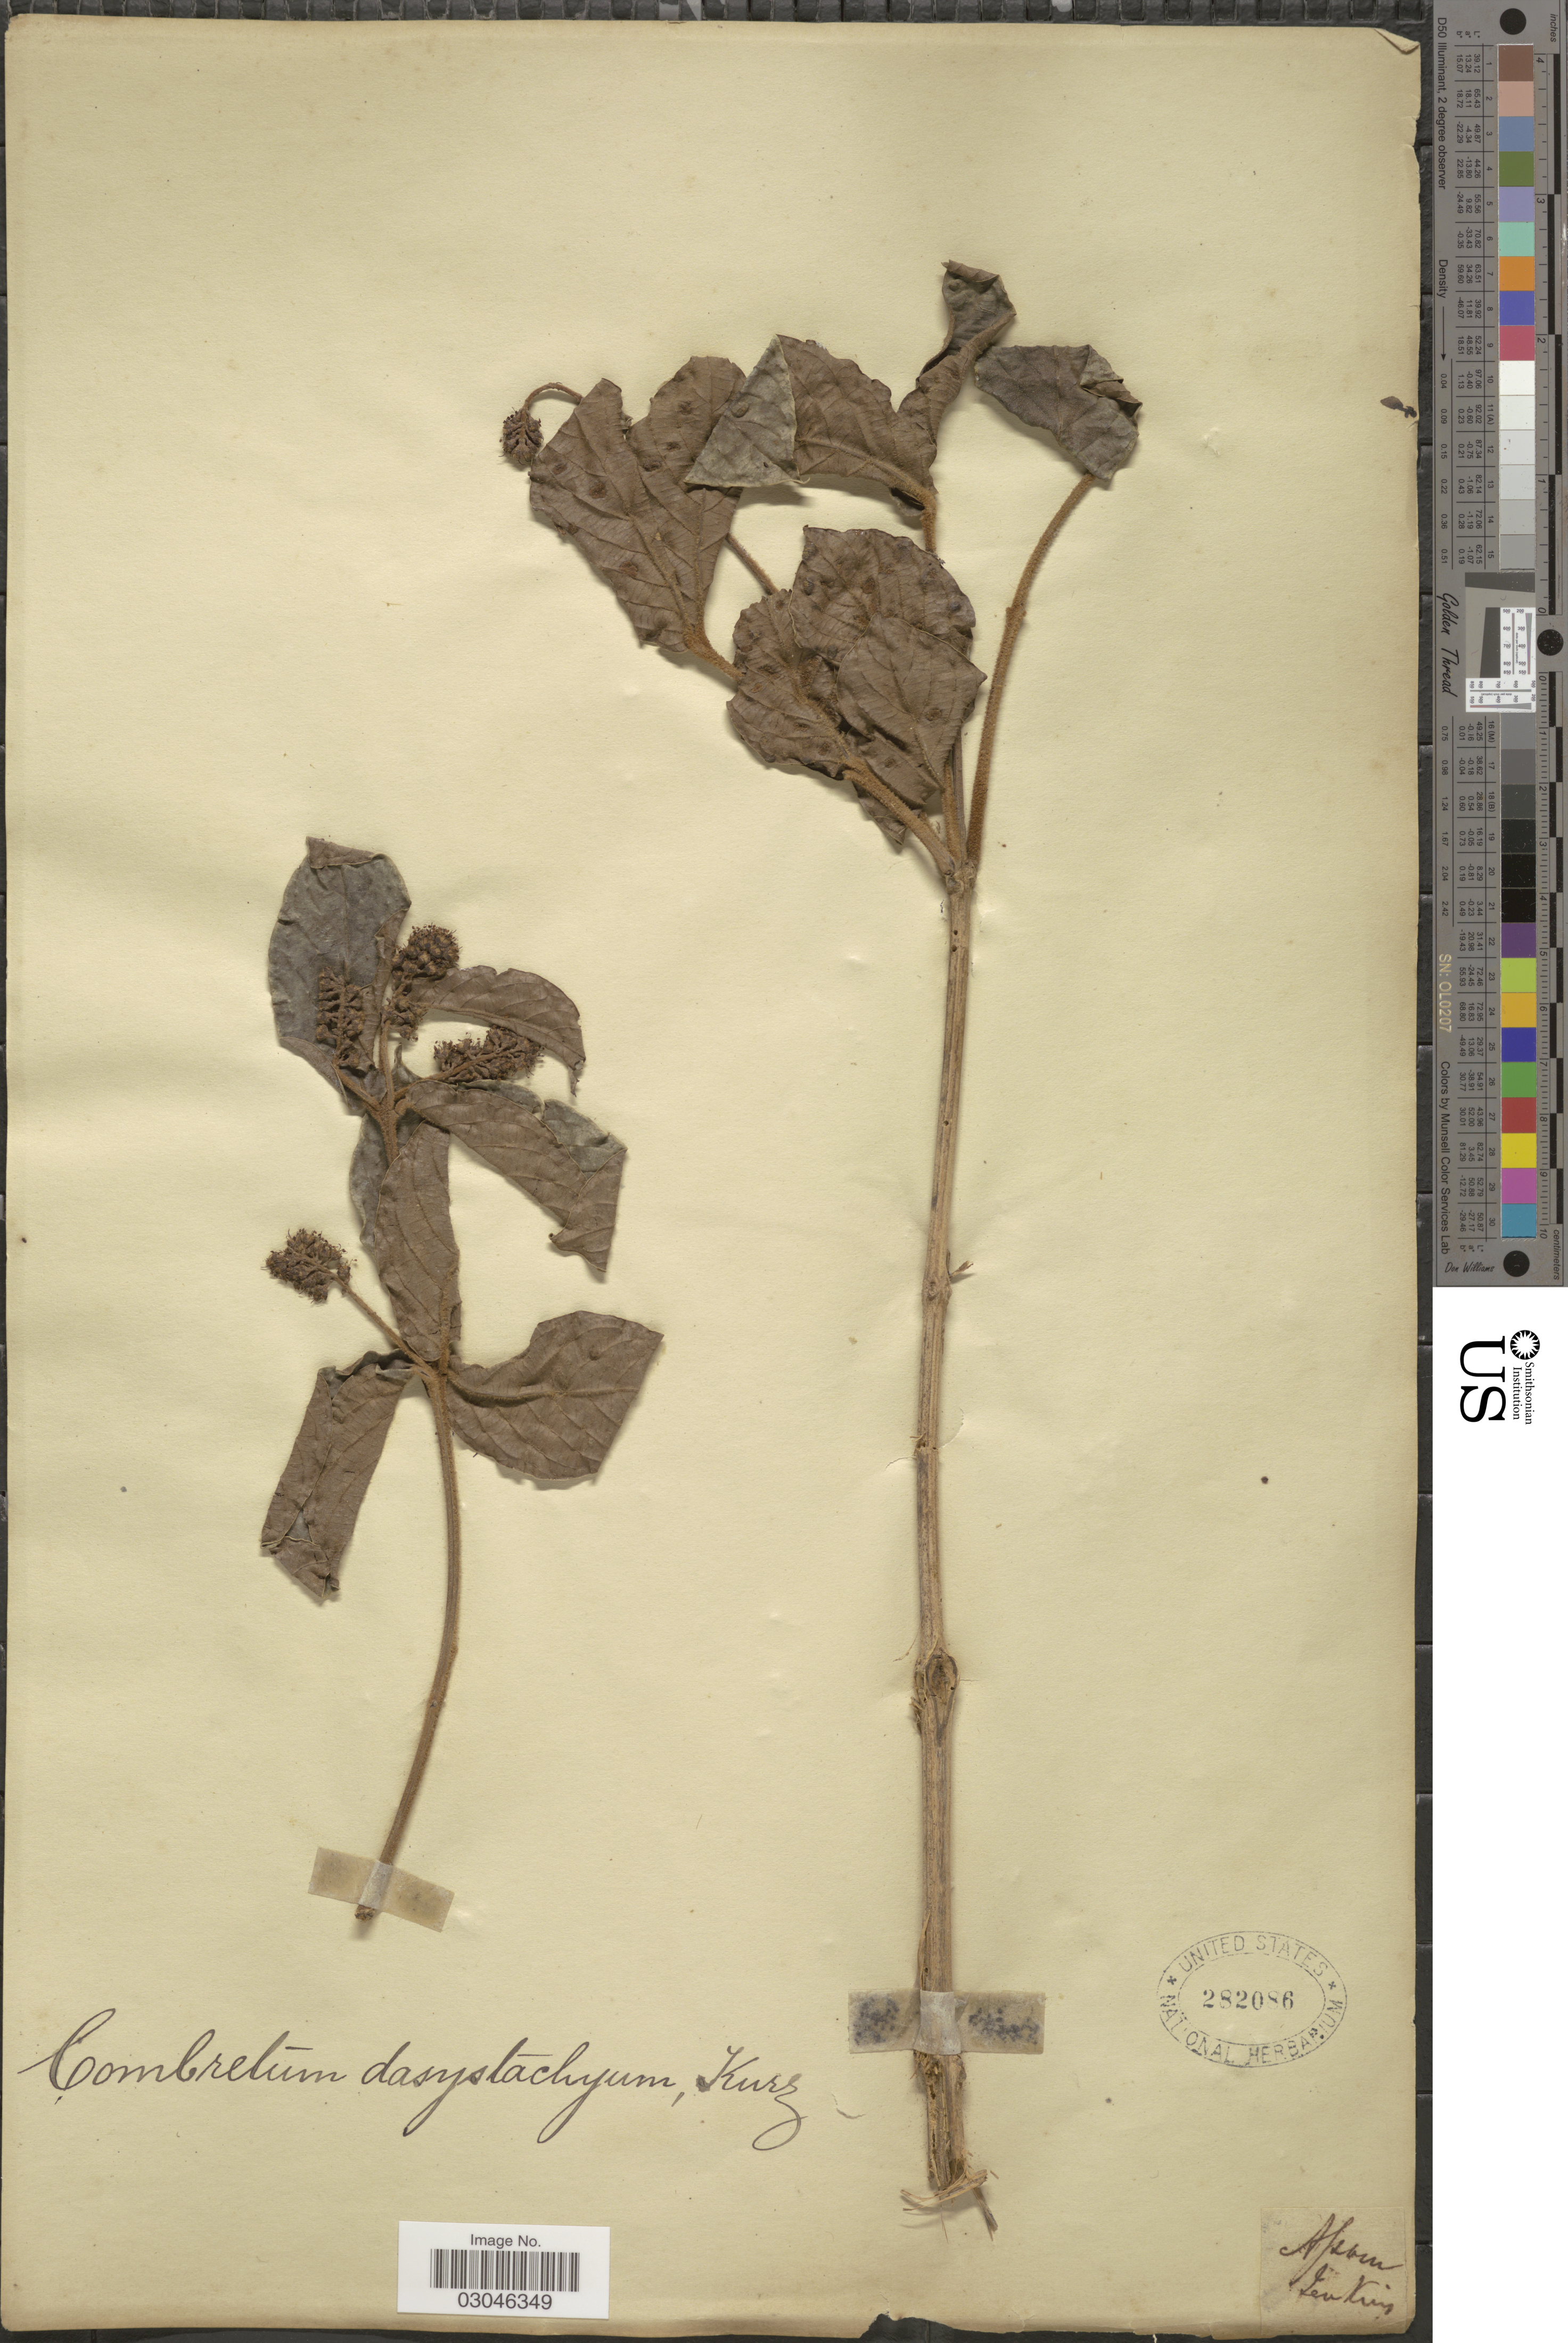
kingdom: Plantae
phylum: Tracheophyta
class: Magnoliopsida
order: Myrtales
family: Combretaceae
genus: Combretum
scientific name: Combretum dasystachyum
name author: Kurz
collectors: -. Jenkins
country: India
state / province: Assam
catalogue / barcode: US 282086